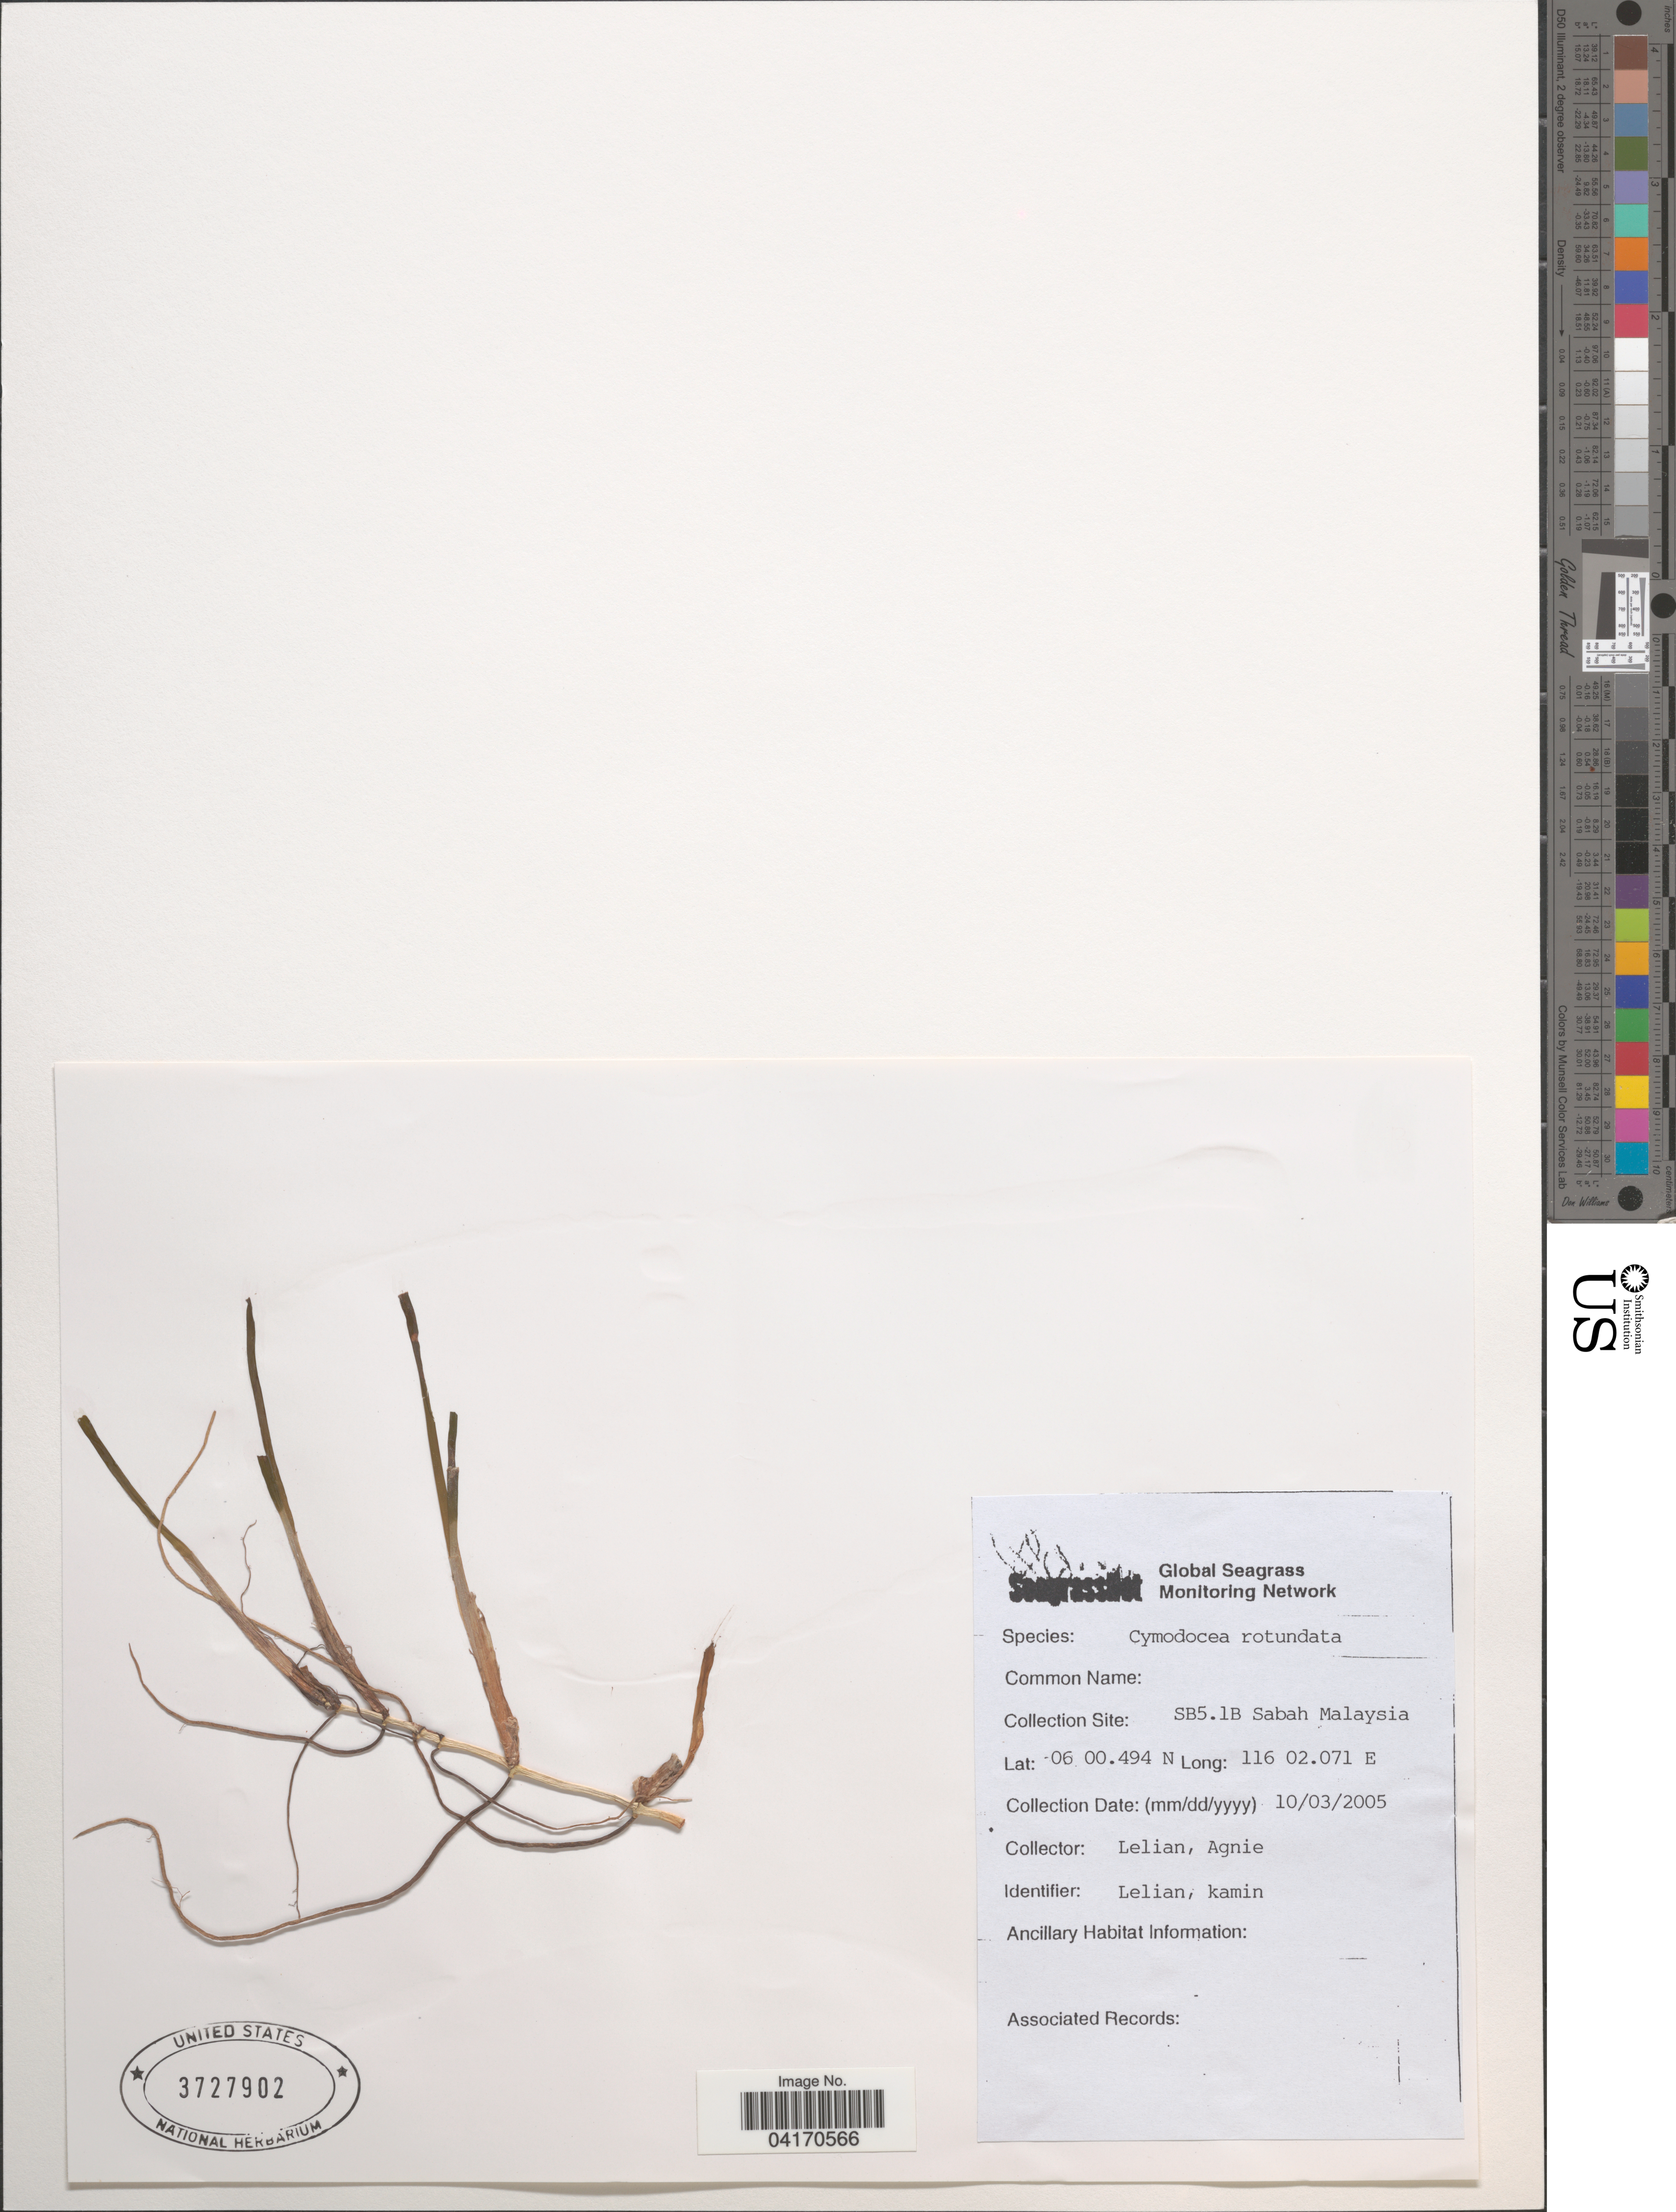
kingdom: Plantae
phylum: Tracheophyta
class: Liliopsida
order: Alismatales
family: Cymodoceaceae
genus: Cymodocea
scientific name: Cymodocea rotundata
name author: Asch. & Schweinf.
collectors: Lelian & Agnie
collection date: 2005-03-10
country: Malaysia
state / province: Sabah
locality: Collection Site: SB5.1B.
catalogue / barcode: US 3727902